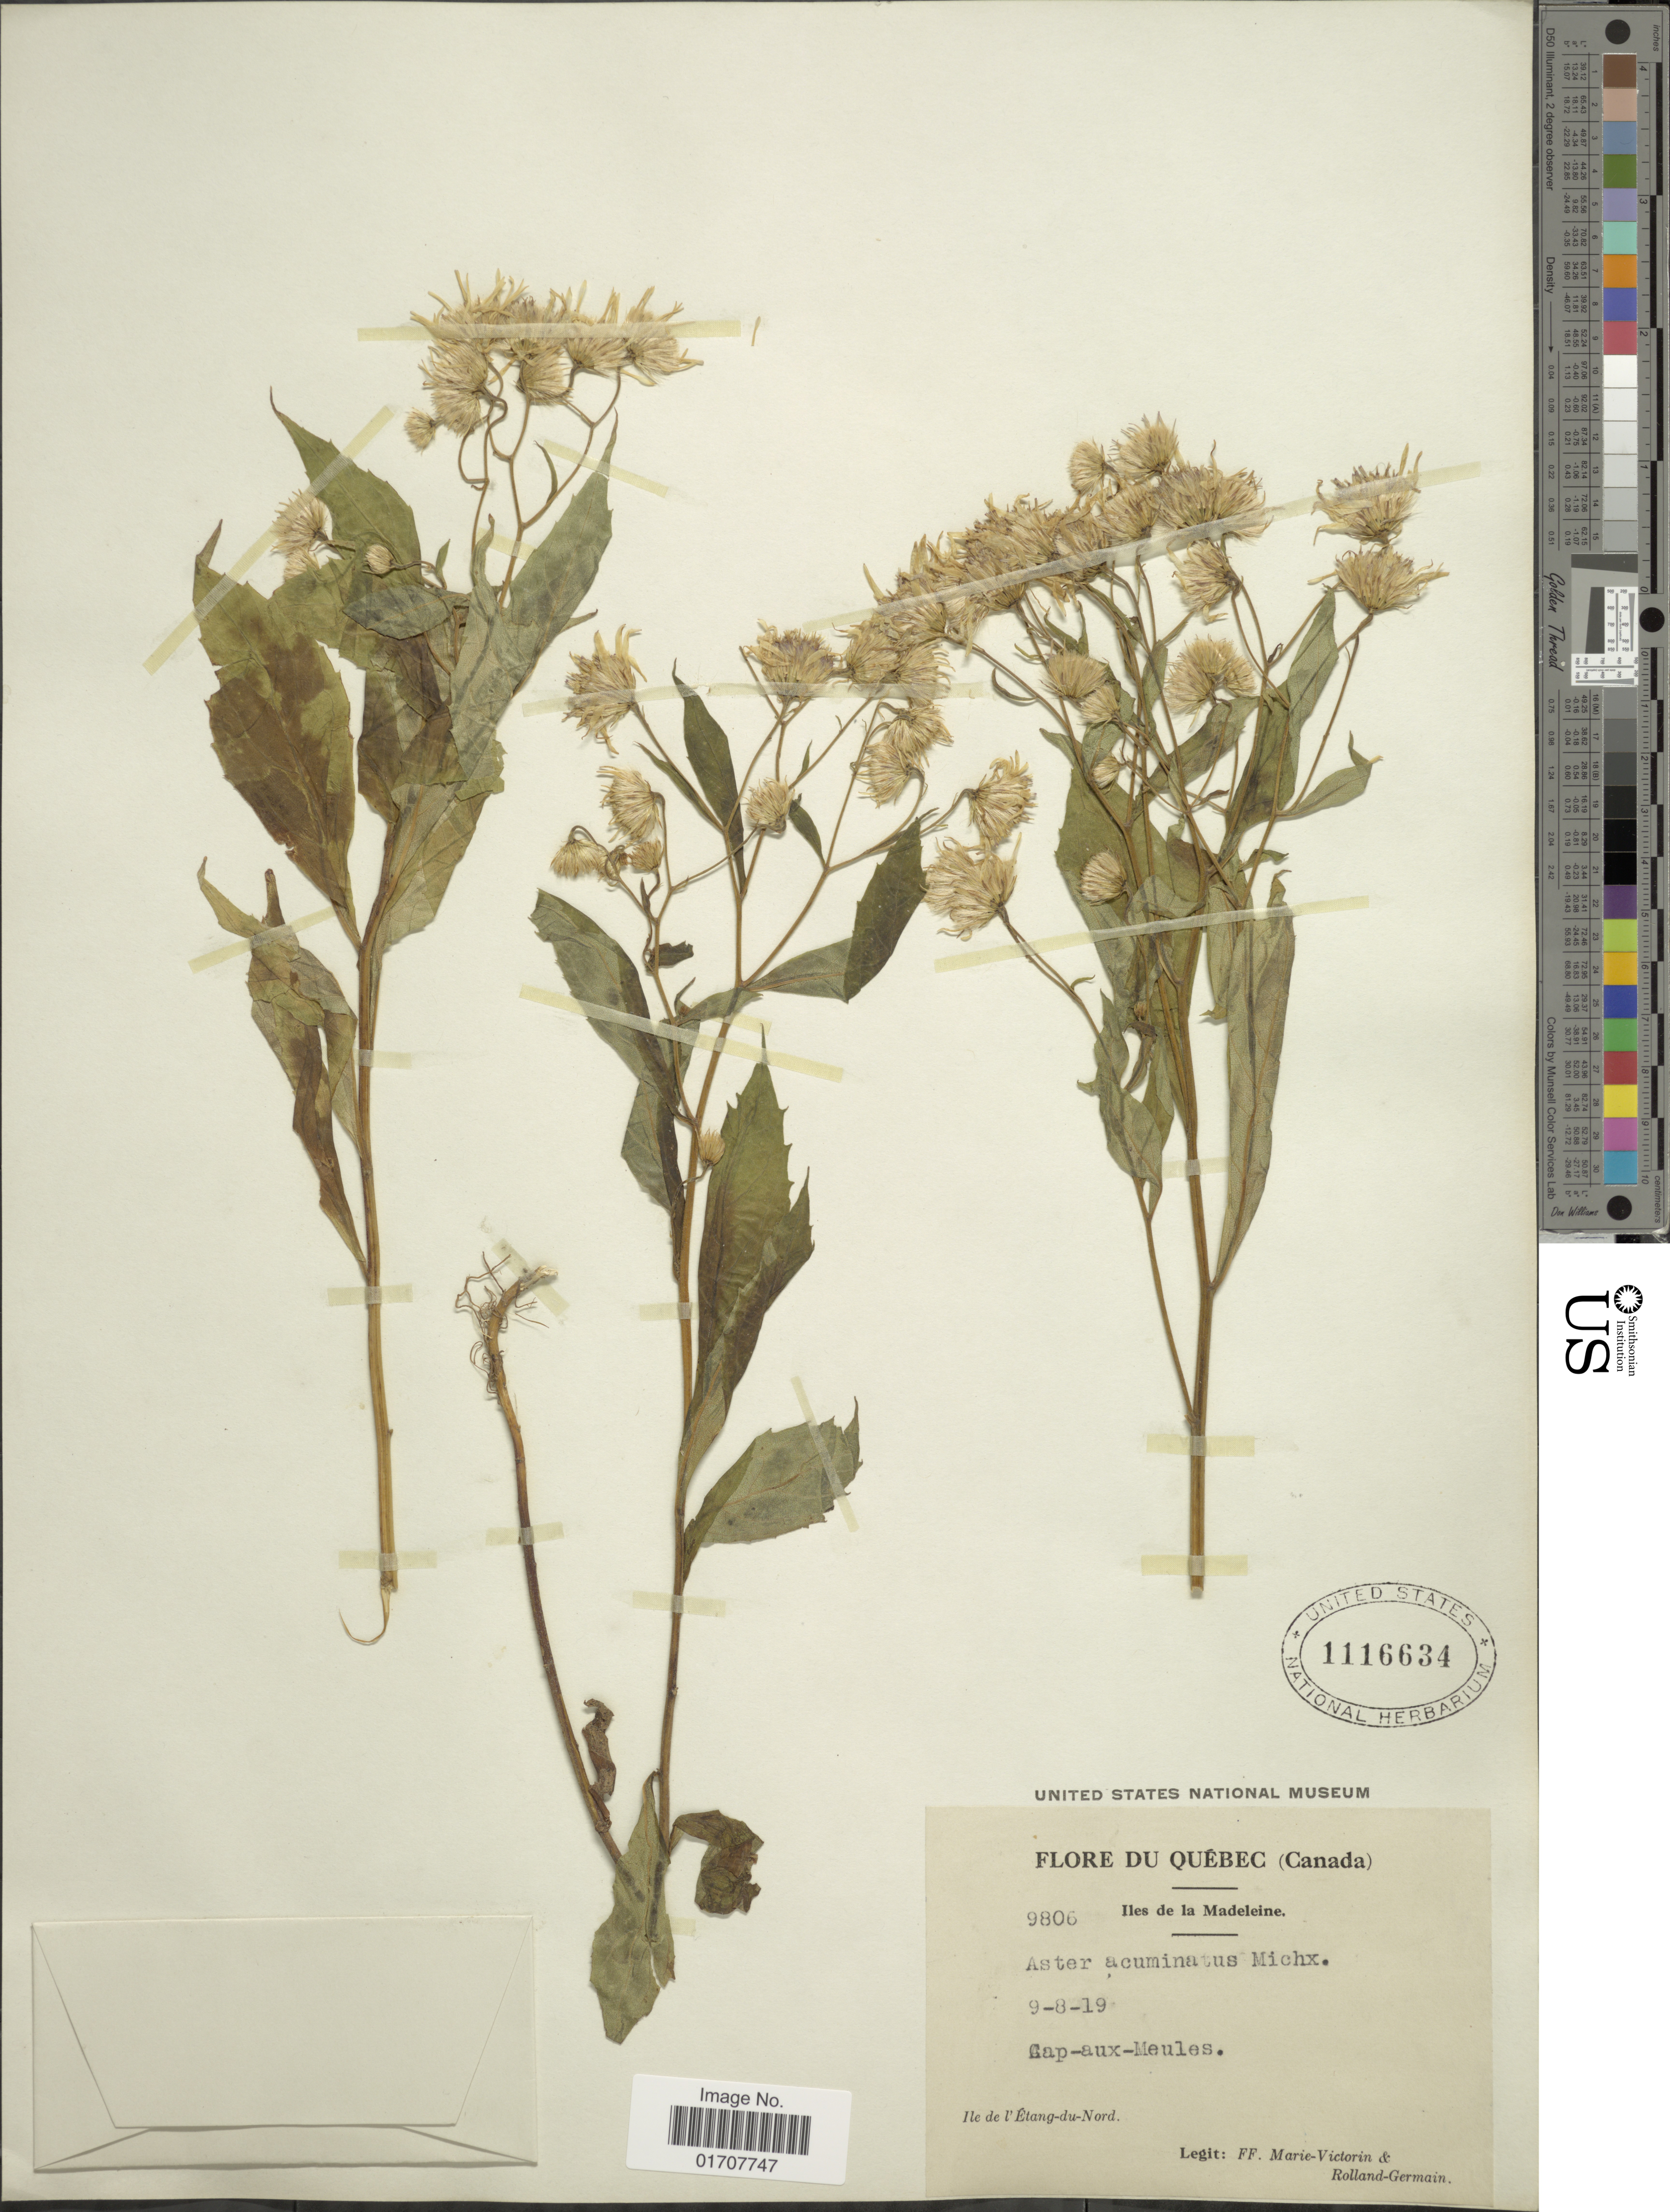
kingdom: Plantae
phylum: Tracheophyta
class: Magnoliopsida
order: Asterales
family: Asteraceae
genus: Oclemena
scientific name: Oclemena acuminata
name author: (Michx.) Greene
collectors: F. Marie-Victorin & Rolland-Germain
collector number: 9806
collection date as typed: Transcribed d/m/y: 8/9/19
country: Canada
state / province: Quebec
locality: Iles de la Madeleine, Cap-aux-Meules,Ile de Etang-du-Nord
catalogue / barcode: US 1116634